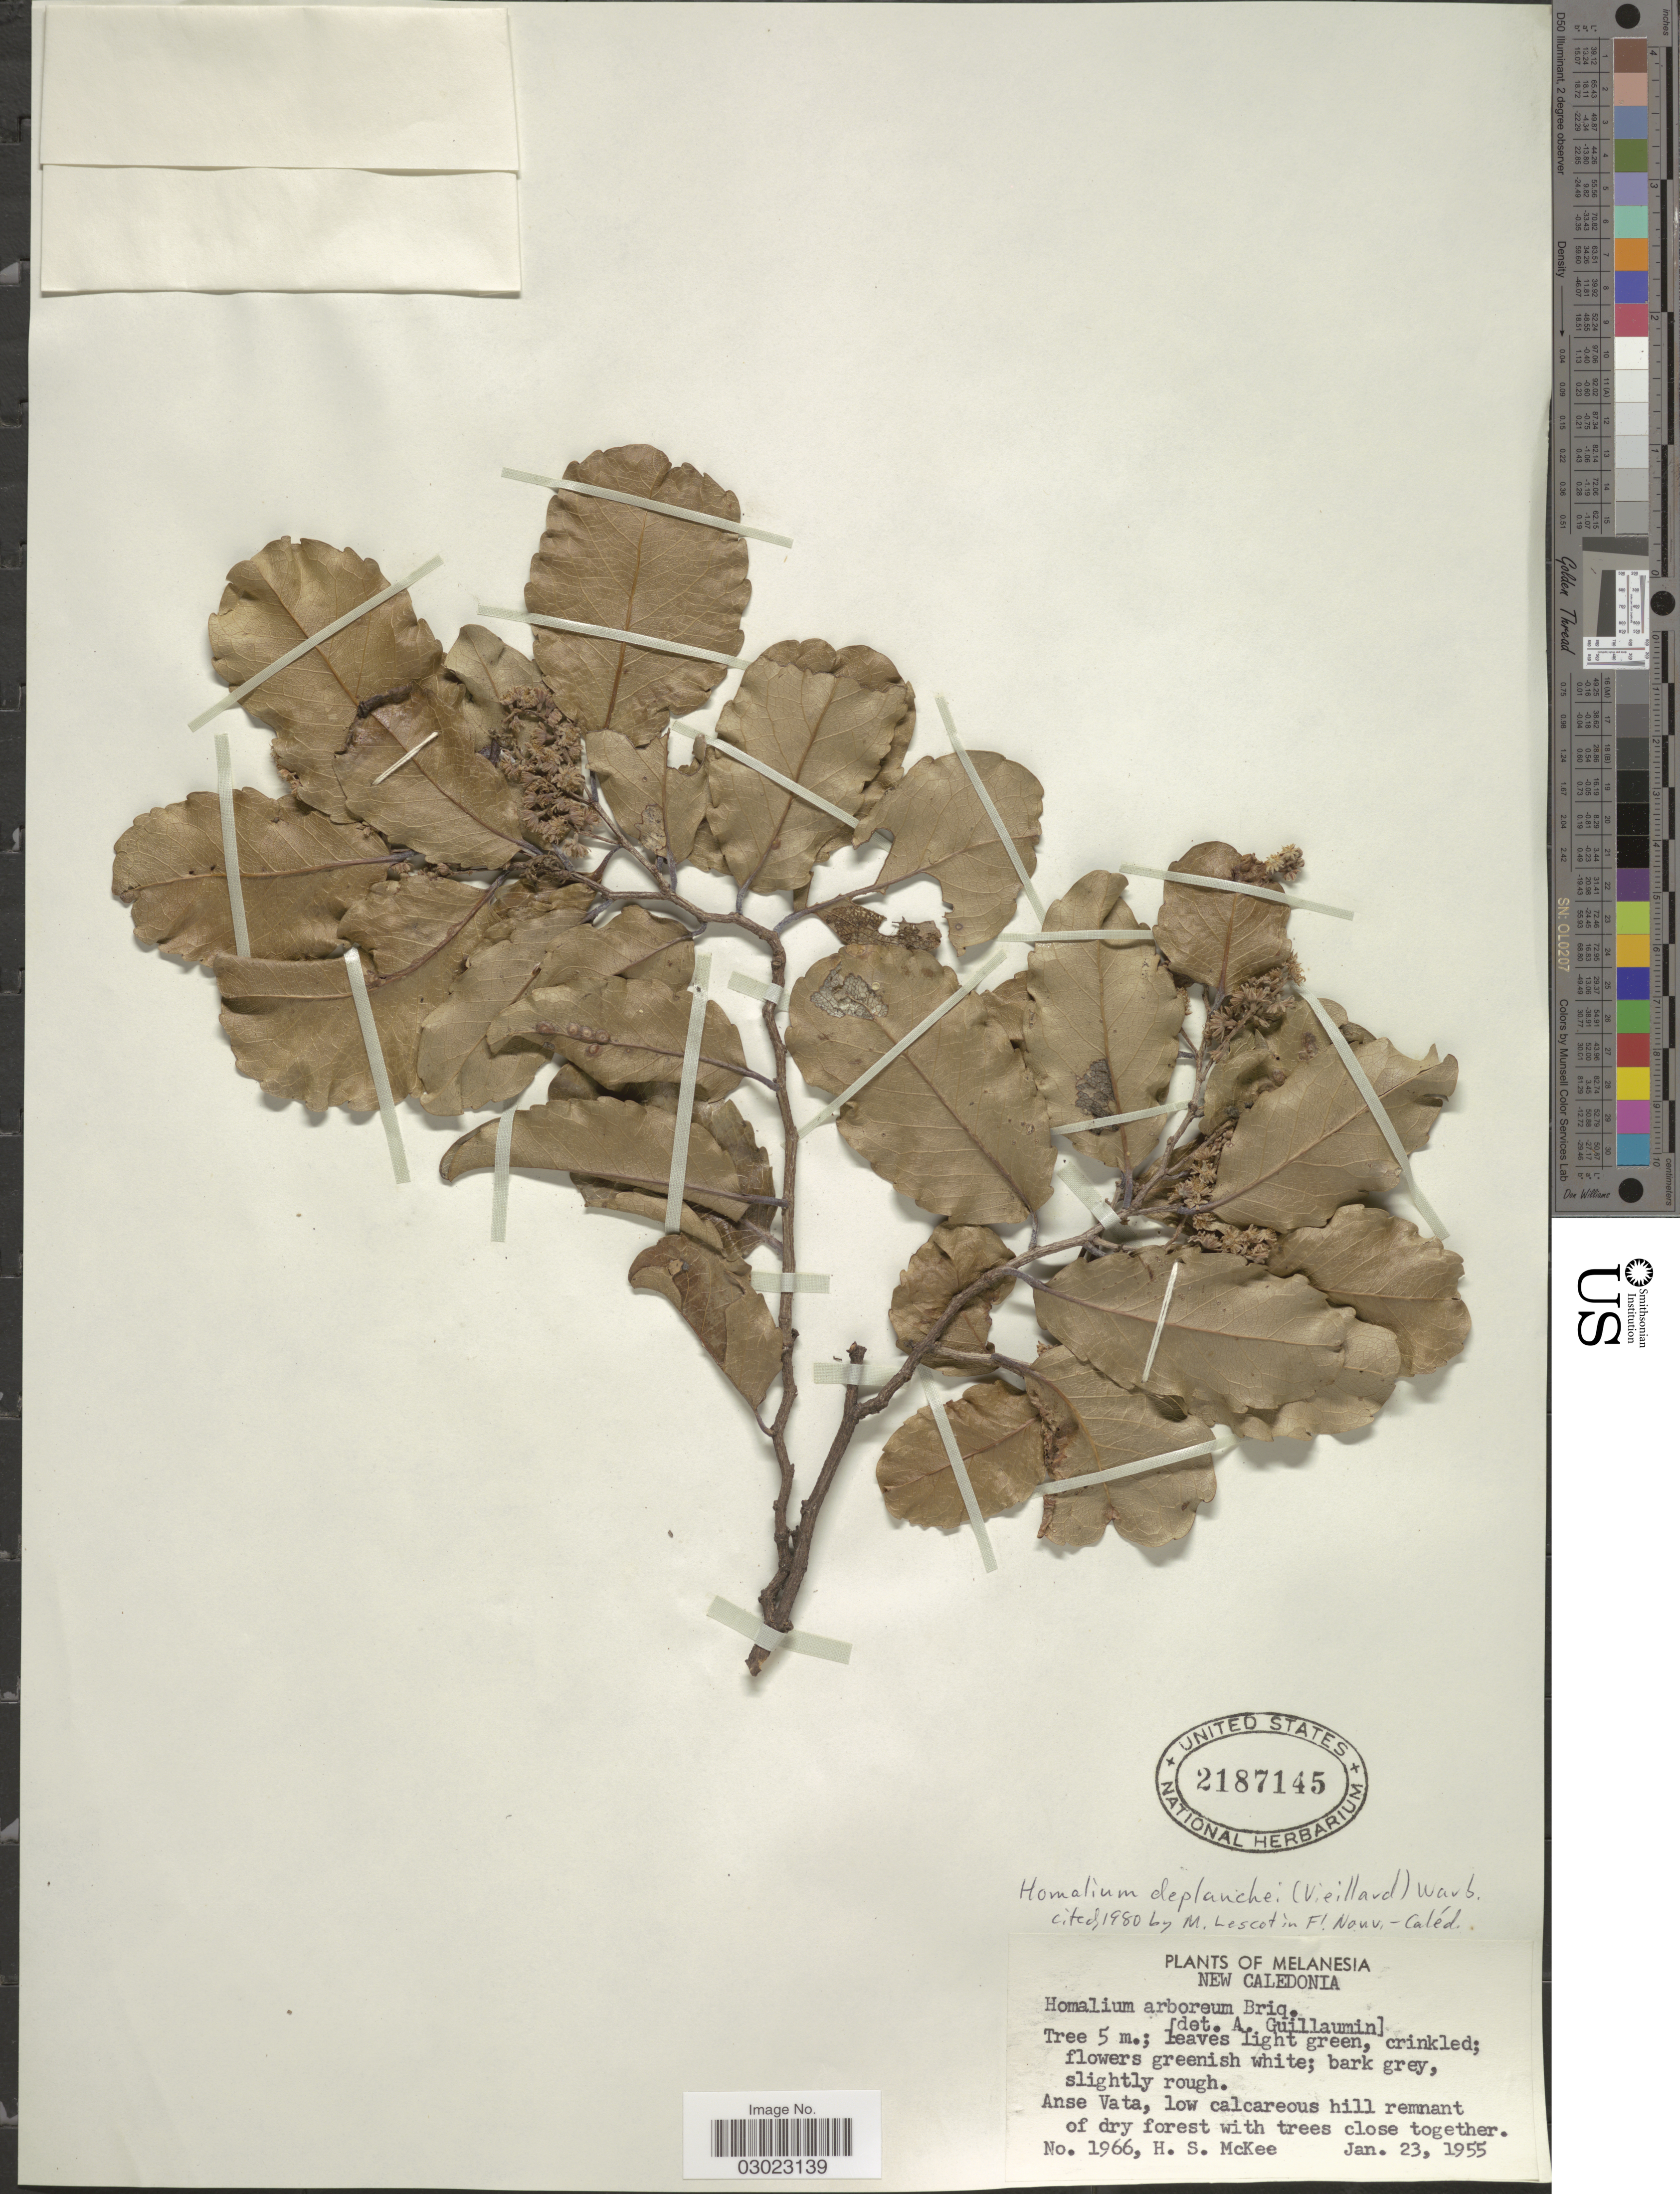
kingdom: Plantae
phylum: Tracheophyta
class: Magnoliopsida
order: Malpighiales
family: Salicaceae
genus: Homalium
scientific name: Homalium deplanchei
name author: Warb.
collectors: H. S. McKee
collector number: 1966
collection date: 1955-01-23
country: New Caledonia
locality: Melanesia. Anse Vata.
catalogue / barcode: US 2187145